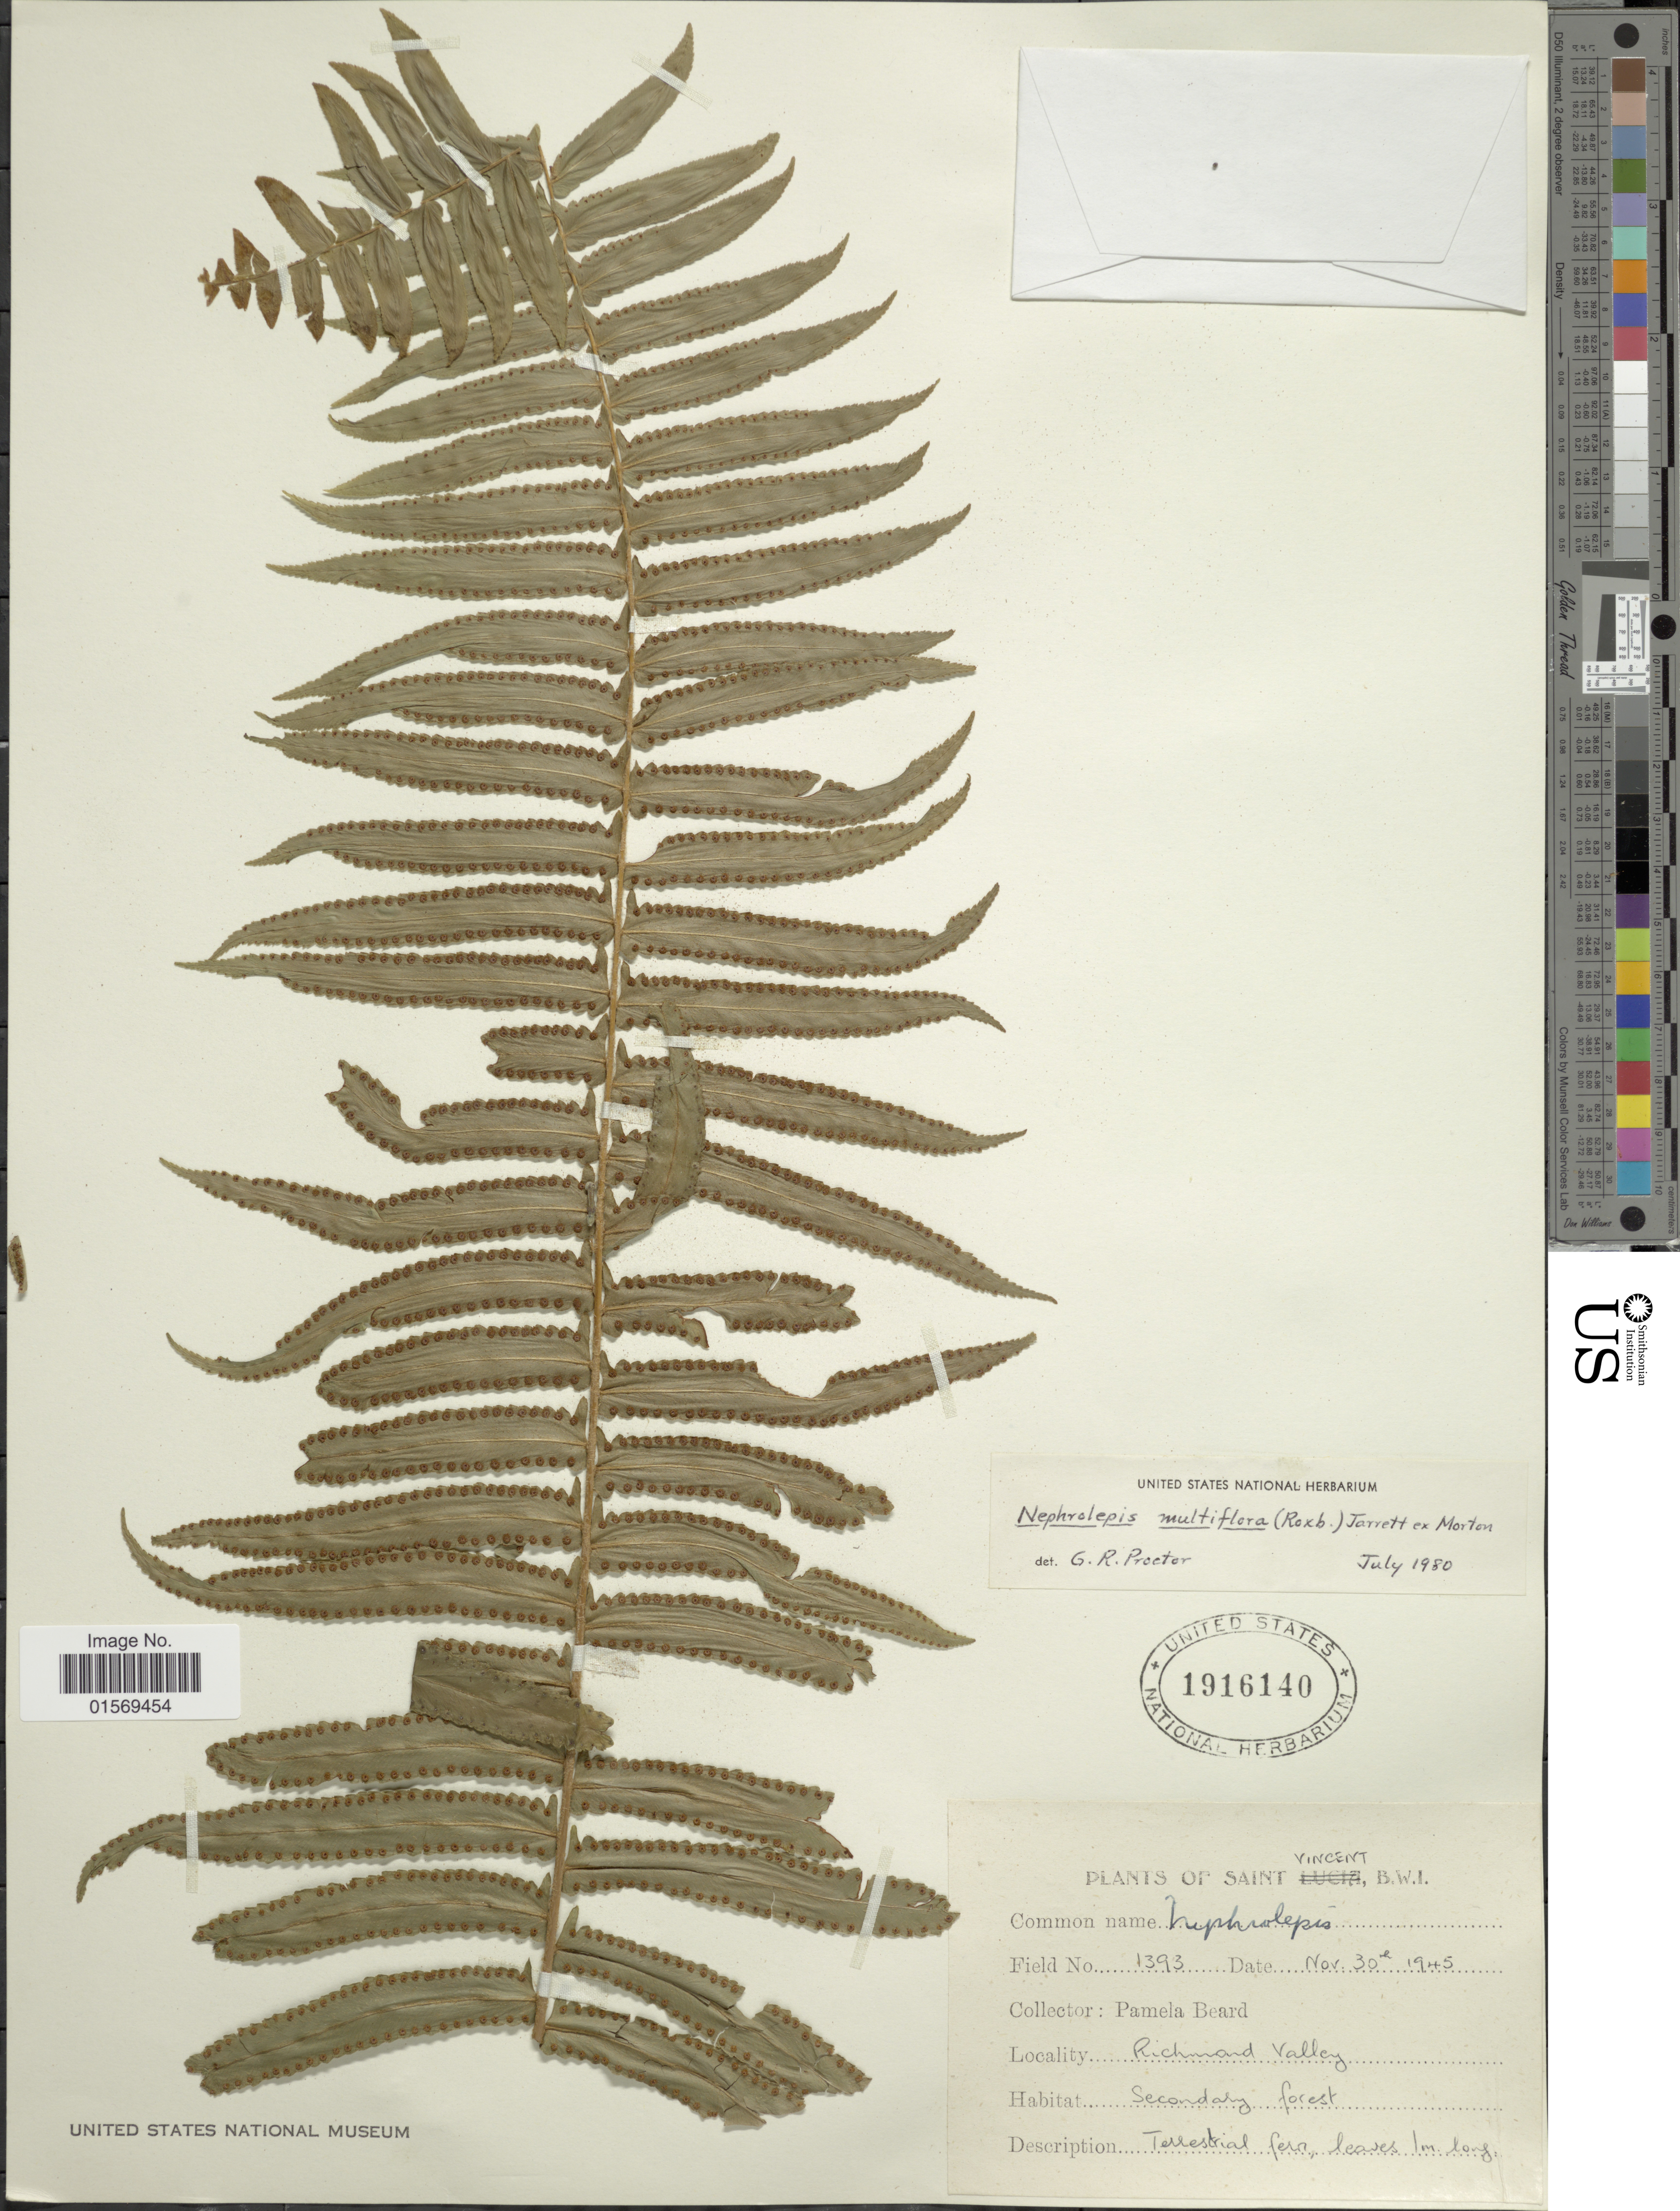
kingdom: Plantae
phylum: Tracheophyta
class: Polypodiopsida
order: Polypodiales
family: Nephrolepidaceae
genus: Nephrolepis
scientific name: Nephrolepis multiflora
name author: (Roxb.) F.M. Jarrett ex C.V. Morton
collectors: P. Beard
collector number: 1393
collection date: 1945-11-30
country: St. Vincent - Grenadines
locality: Saint Vincent, B.W.I. Richmond valley.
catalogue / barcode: US 1916140